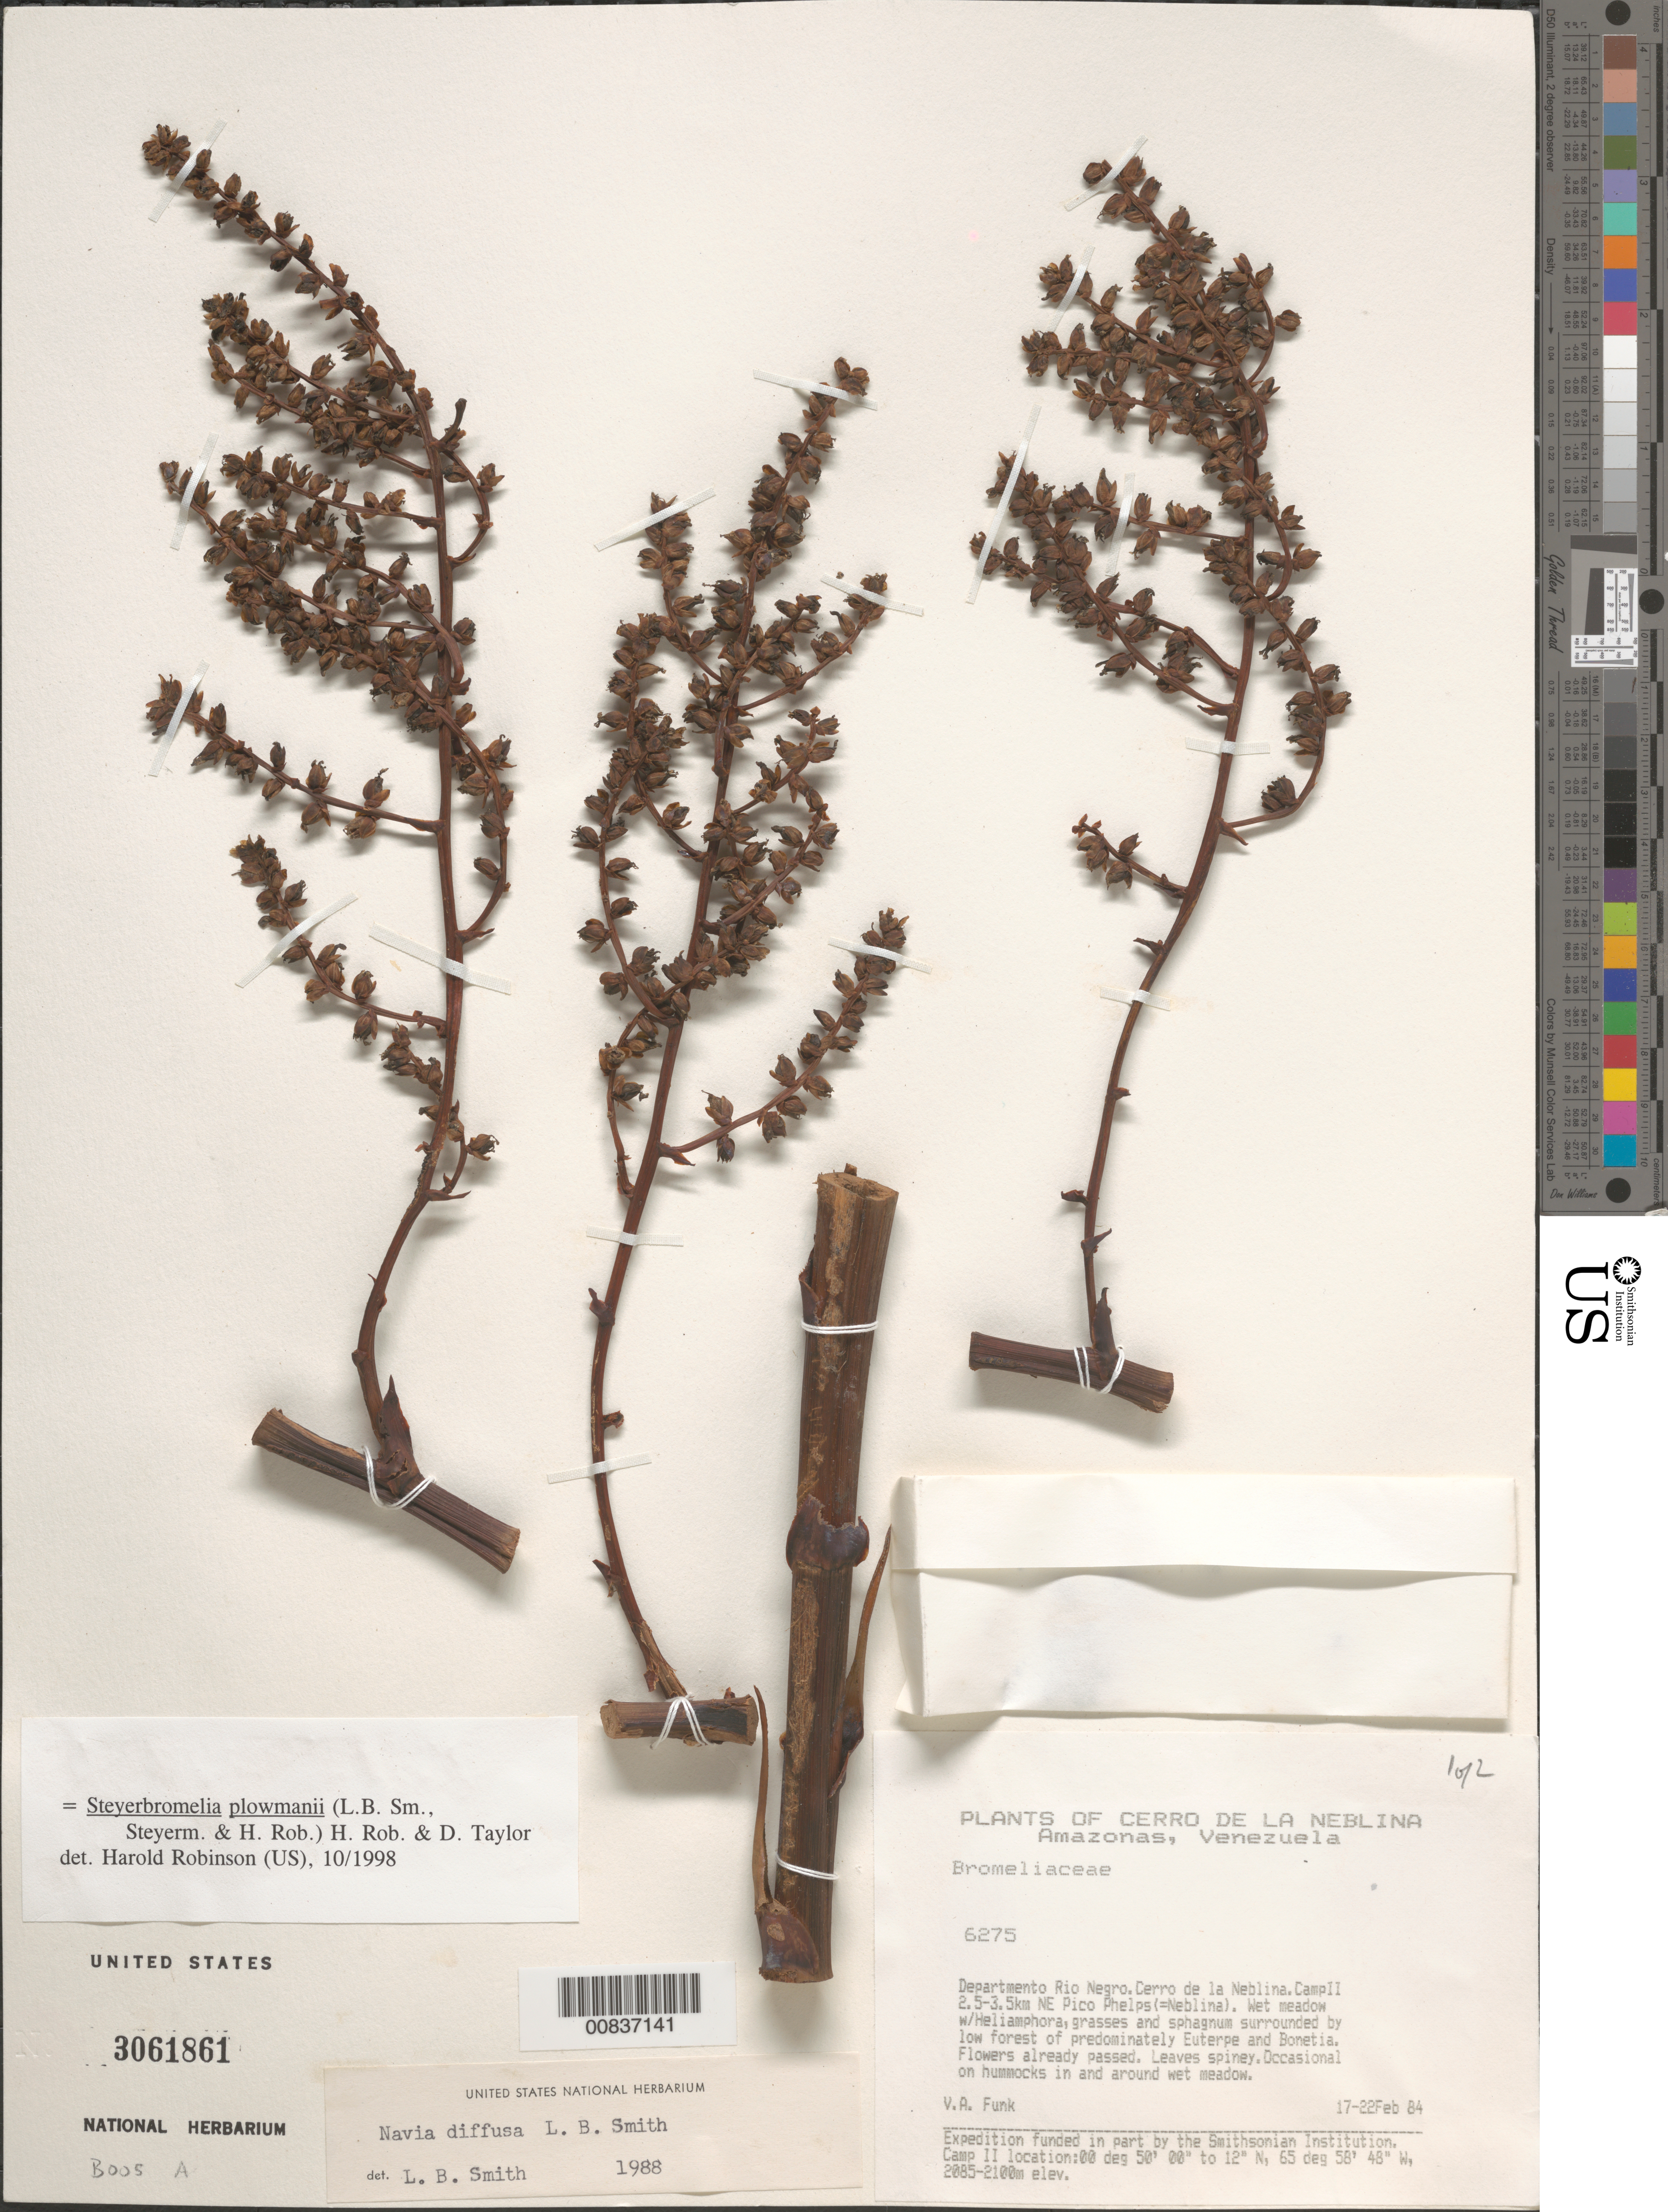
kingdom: Plantae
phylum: Tracheophyta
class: Liliopsida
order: Poales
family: Bromeliaceae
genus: Steyerbromelia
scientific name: Steyerbromelia plowmanii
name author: (L.B. Sm. et al.) H. Rob. & D.C. Taylor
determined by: Robinson, Harold E., (US)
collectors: V. Funk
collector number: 6275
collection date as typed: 17-Feb-84 to 22-Feb-84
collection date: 1984-02-17/1984-02-22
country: Venezuela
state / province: Amazonas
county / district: Río Negro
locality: Cerro de la Neblina, Camp II 2.5-3.5 km NE Pico Phelps (=Neblina)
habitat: Wet meadow w/ Heliamphora, grasses and sphagnum surrounded by low forest; on hummocks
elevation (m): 2085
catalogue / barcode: US 3061861